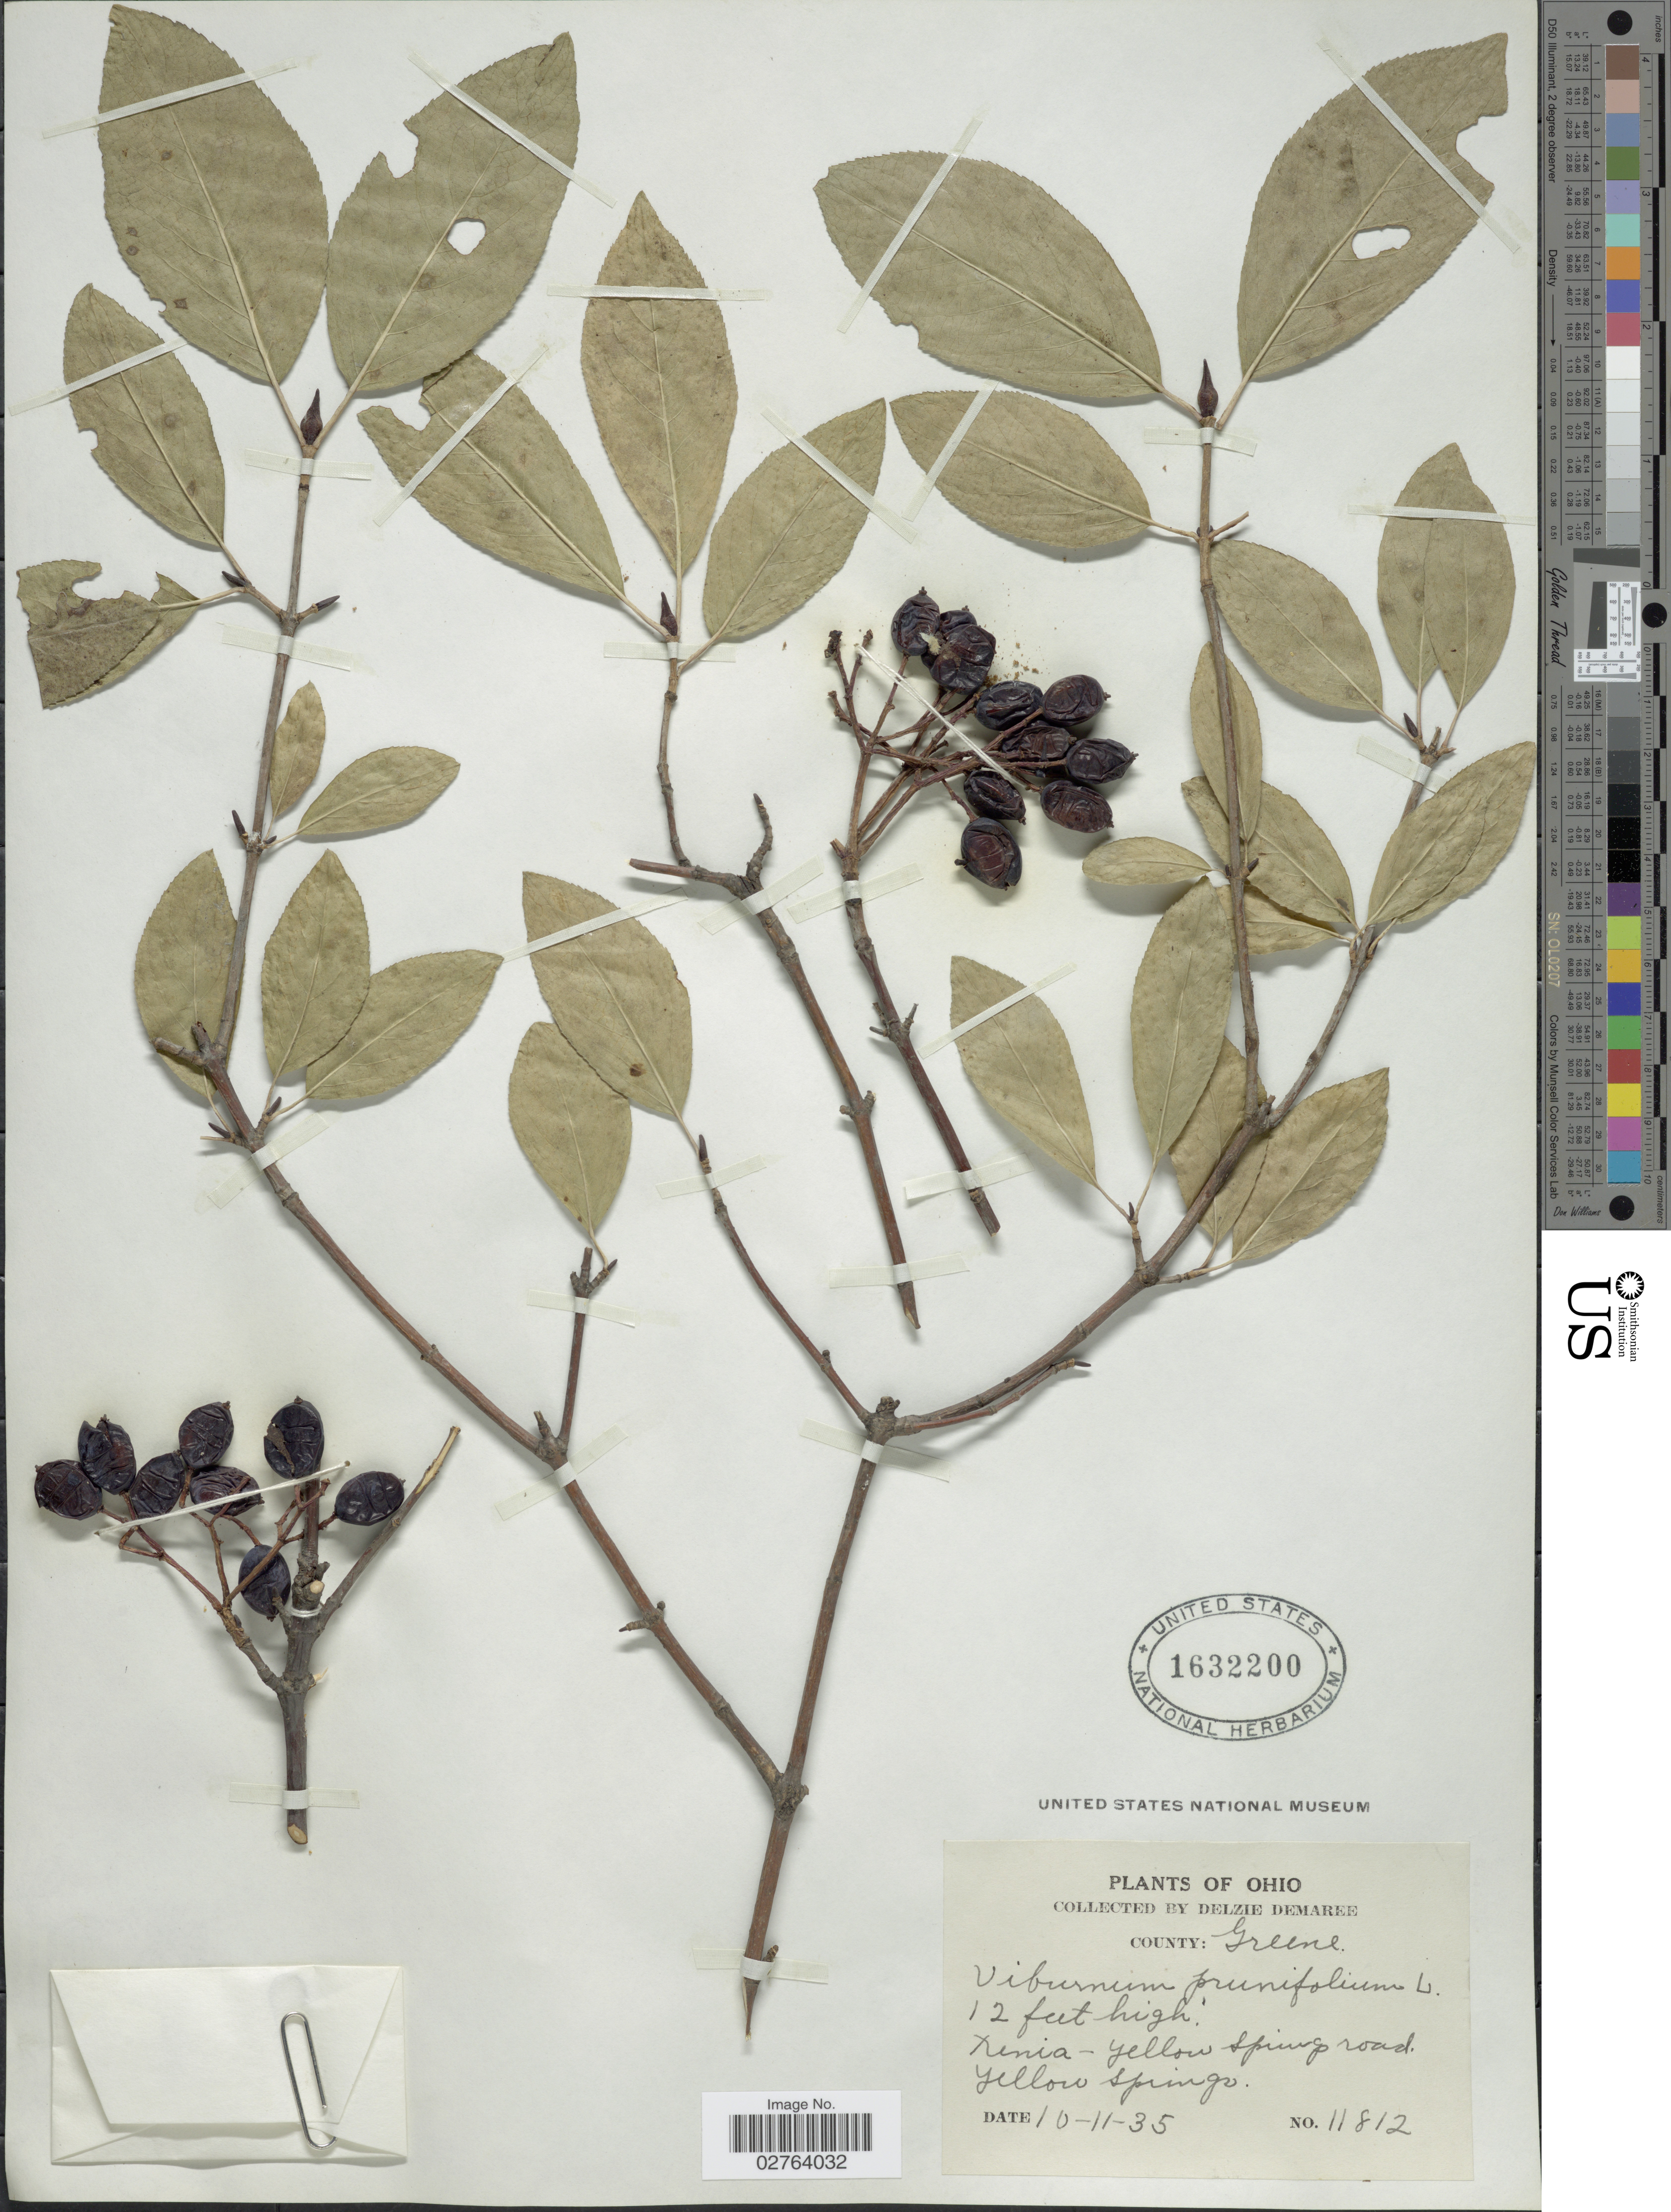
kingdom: Plantae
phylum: Tracheophyta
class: Magnoliopsida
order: Dipsacales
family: Viburnaceae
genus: Viburnum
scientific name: Viburnum prunifolium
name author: L.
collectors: D. Demaree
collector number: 11812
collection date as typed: Transcribed d/m/y: 11/10/35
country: United States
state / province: Ohio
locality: County: Greene. Xenia-Yellow Springs road.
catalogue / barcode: US 1632200